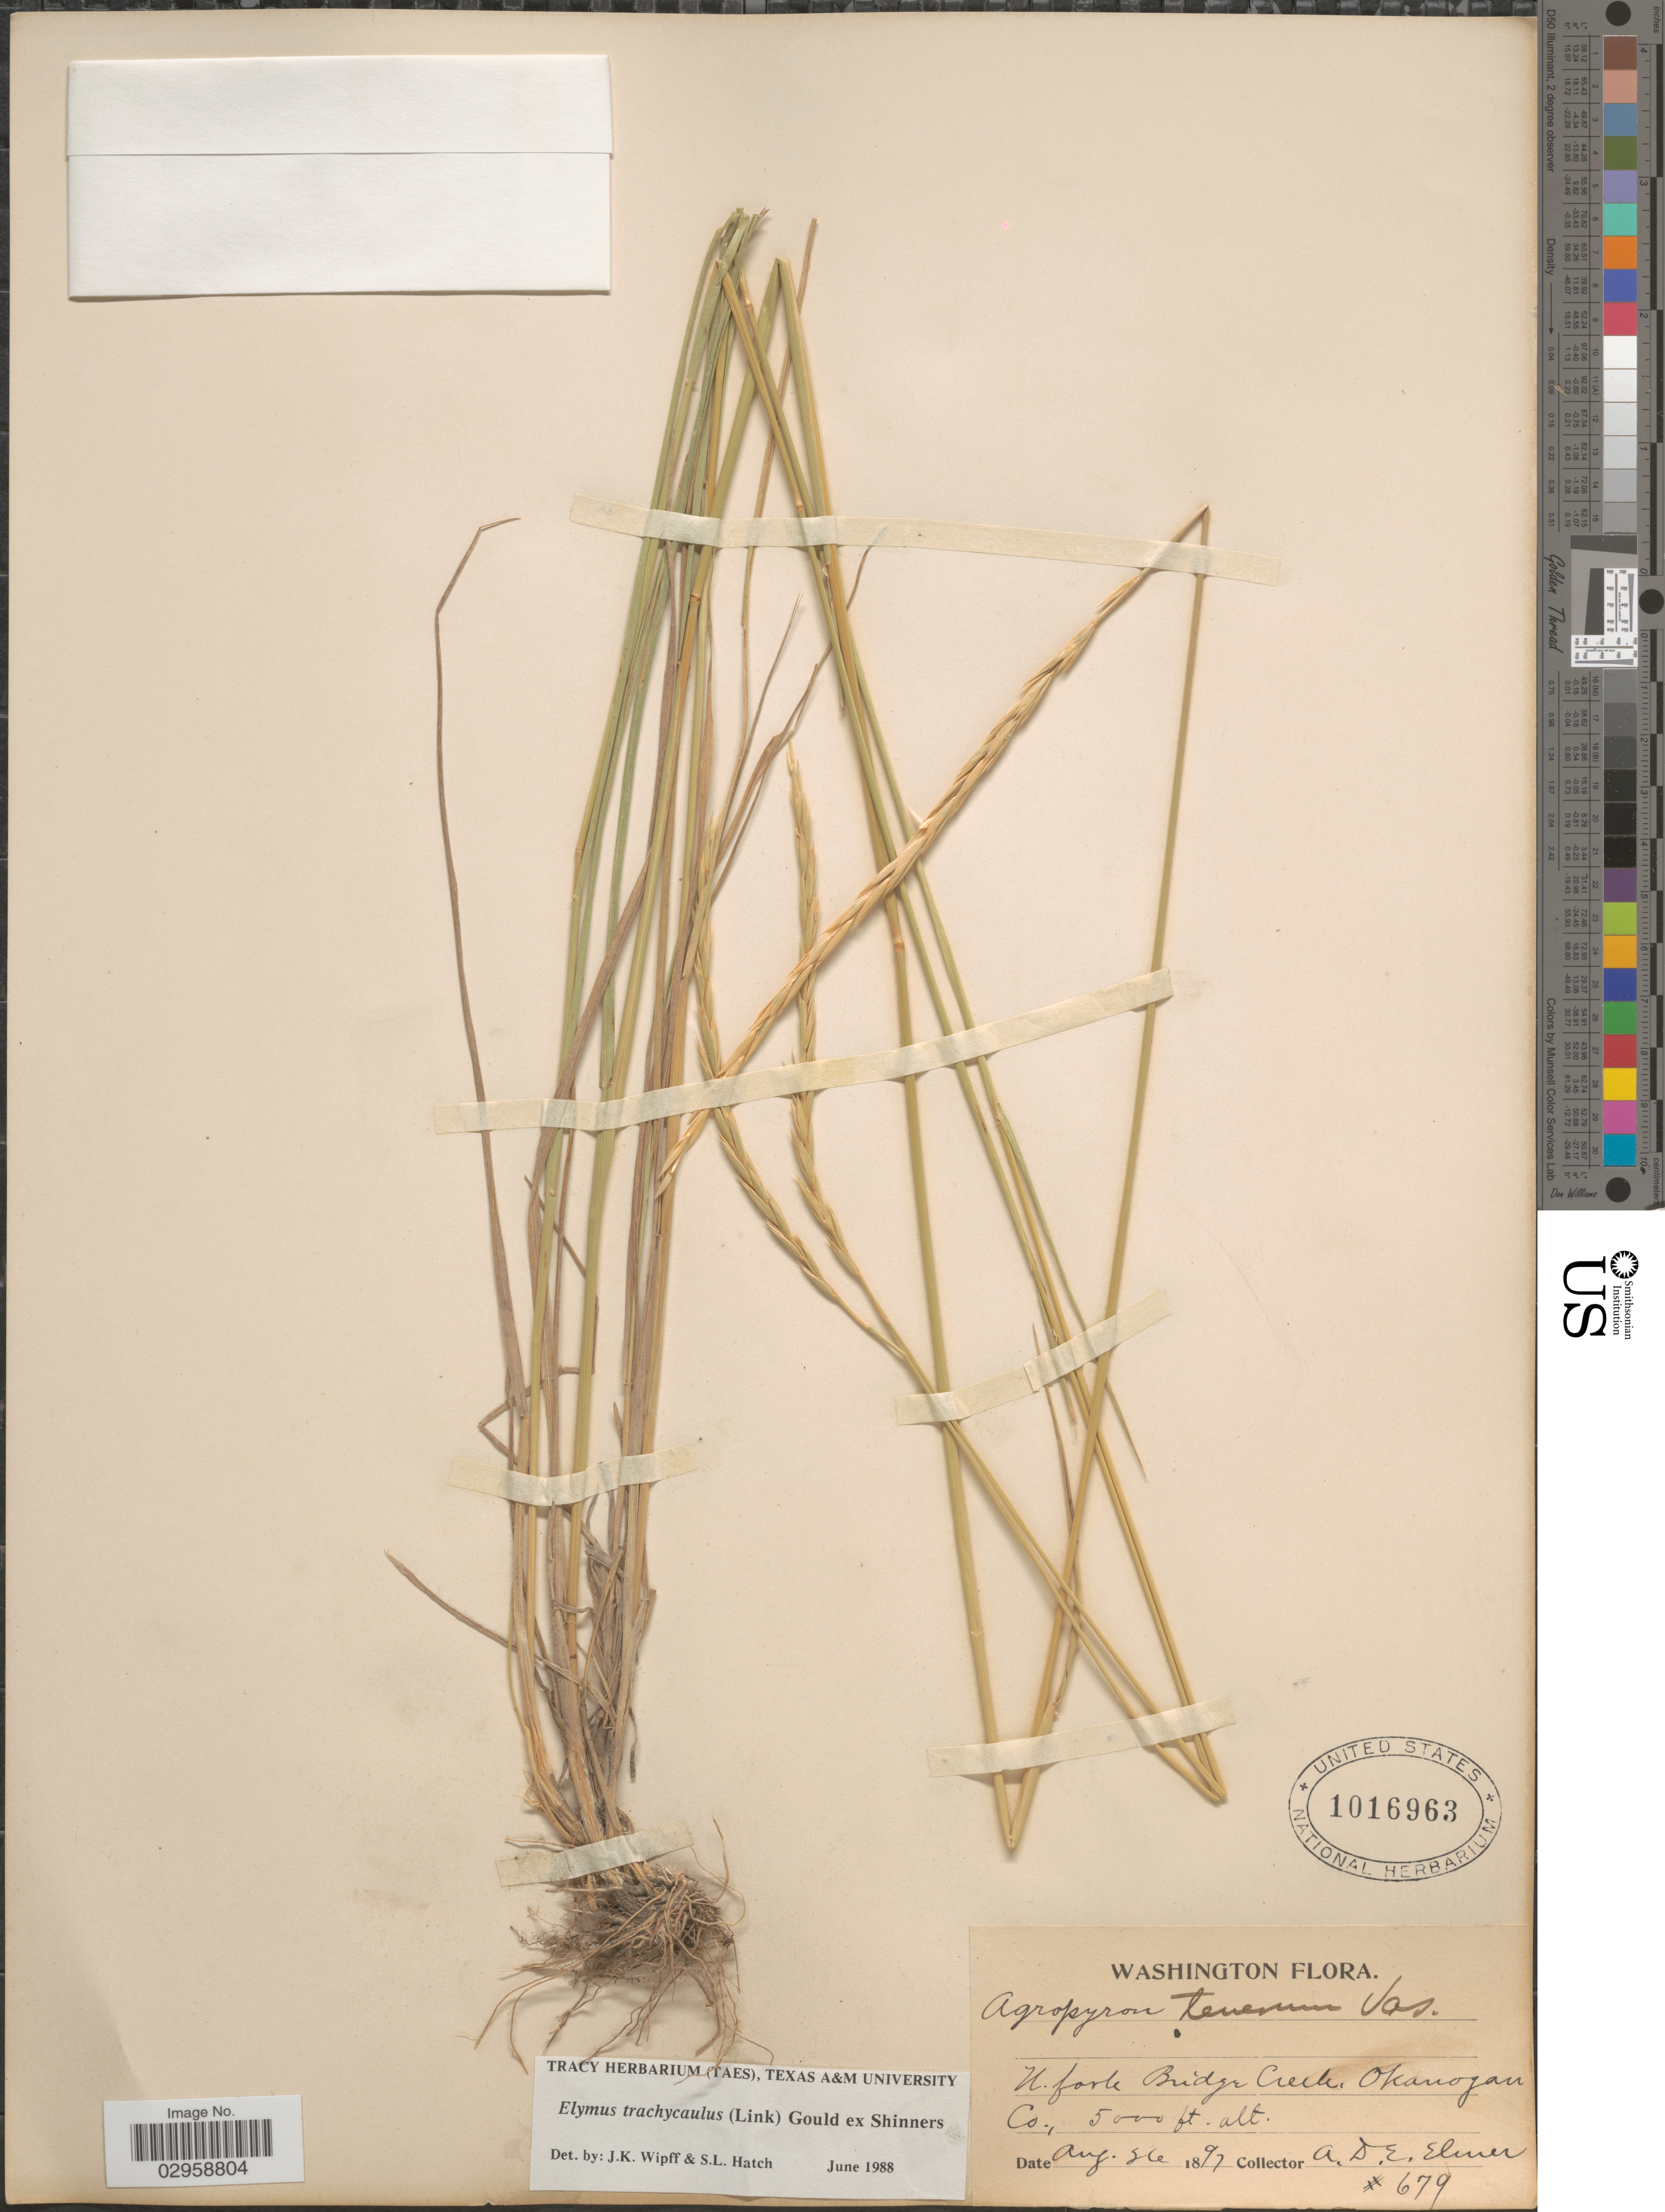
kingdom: Plantae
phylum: Tracheophyta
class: Liliopsida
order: Poales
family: Poaceae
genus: Elymus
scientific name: Elymus trachycaulus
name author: (Link) Gould ex Shinners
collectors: A. D. E. Elmer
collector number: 679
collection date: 1897-08-26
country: United States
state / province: Washington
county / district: Okanogan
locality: N. fork Bridge Creek. Okanogan Co.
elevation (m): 1524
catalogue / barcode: US 1016963